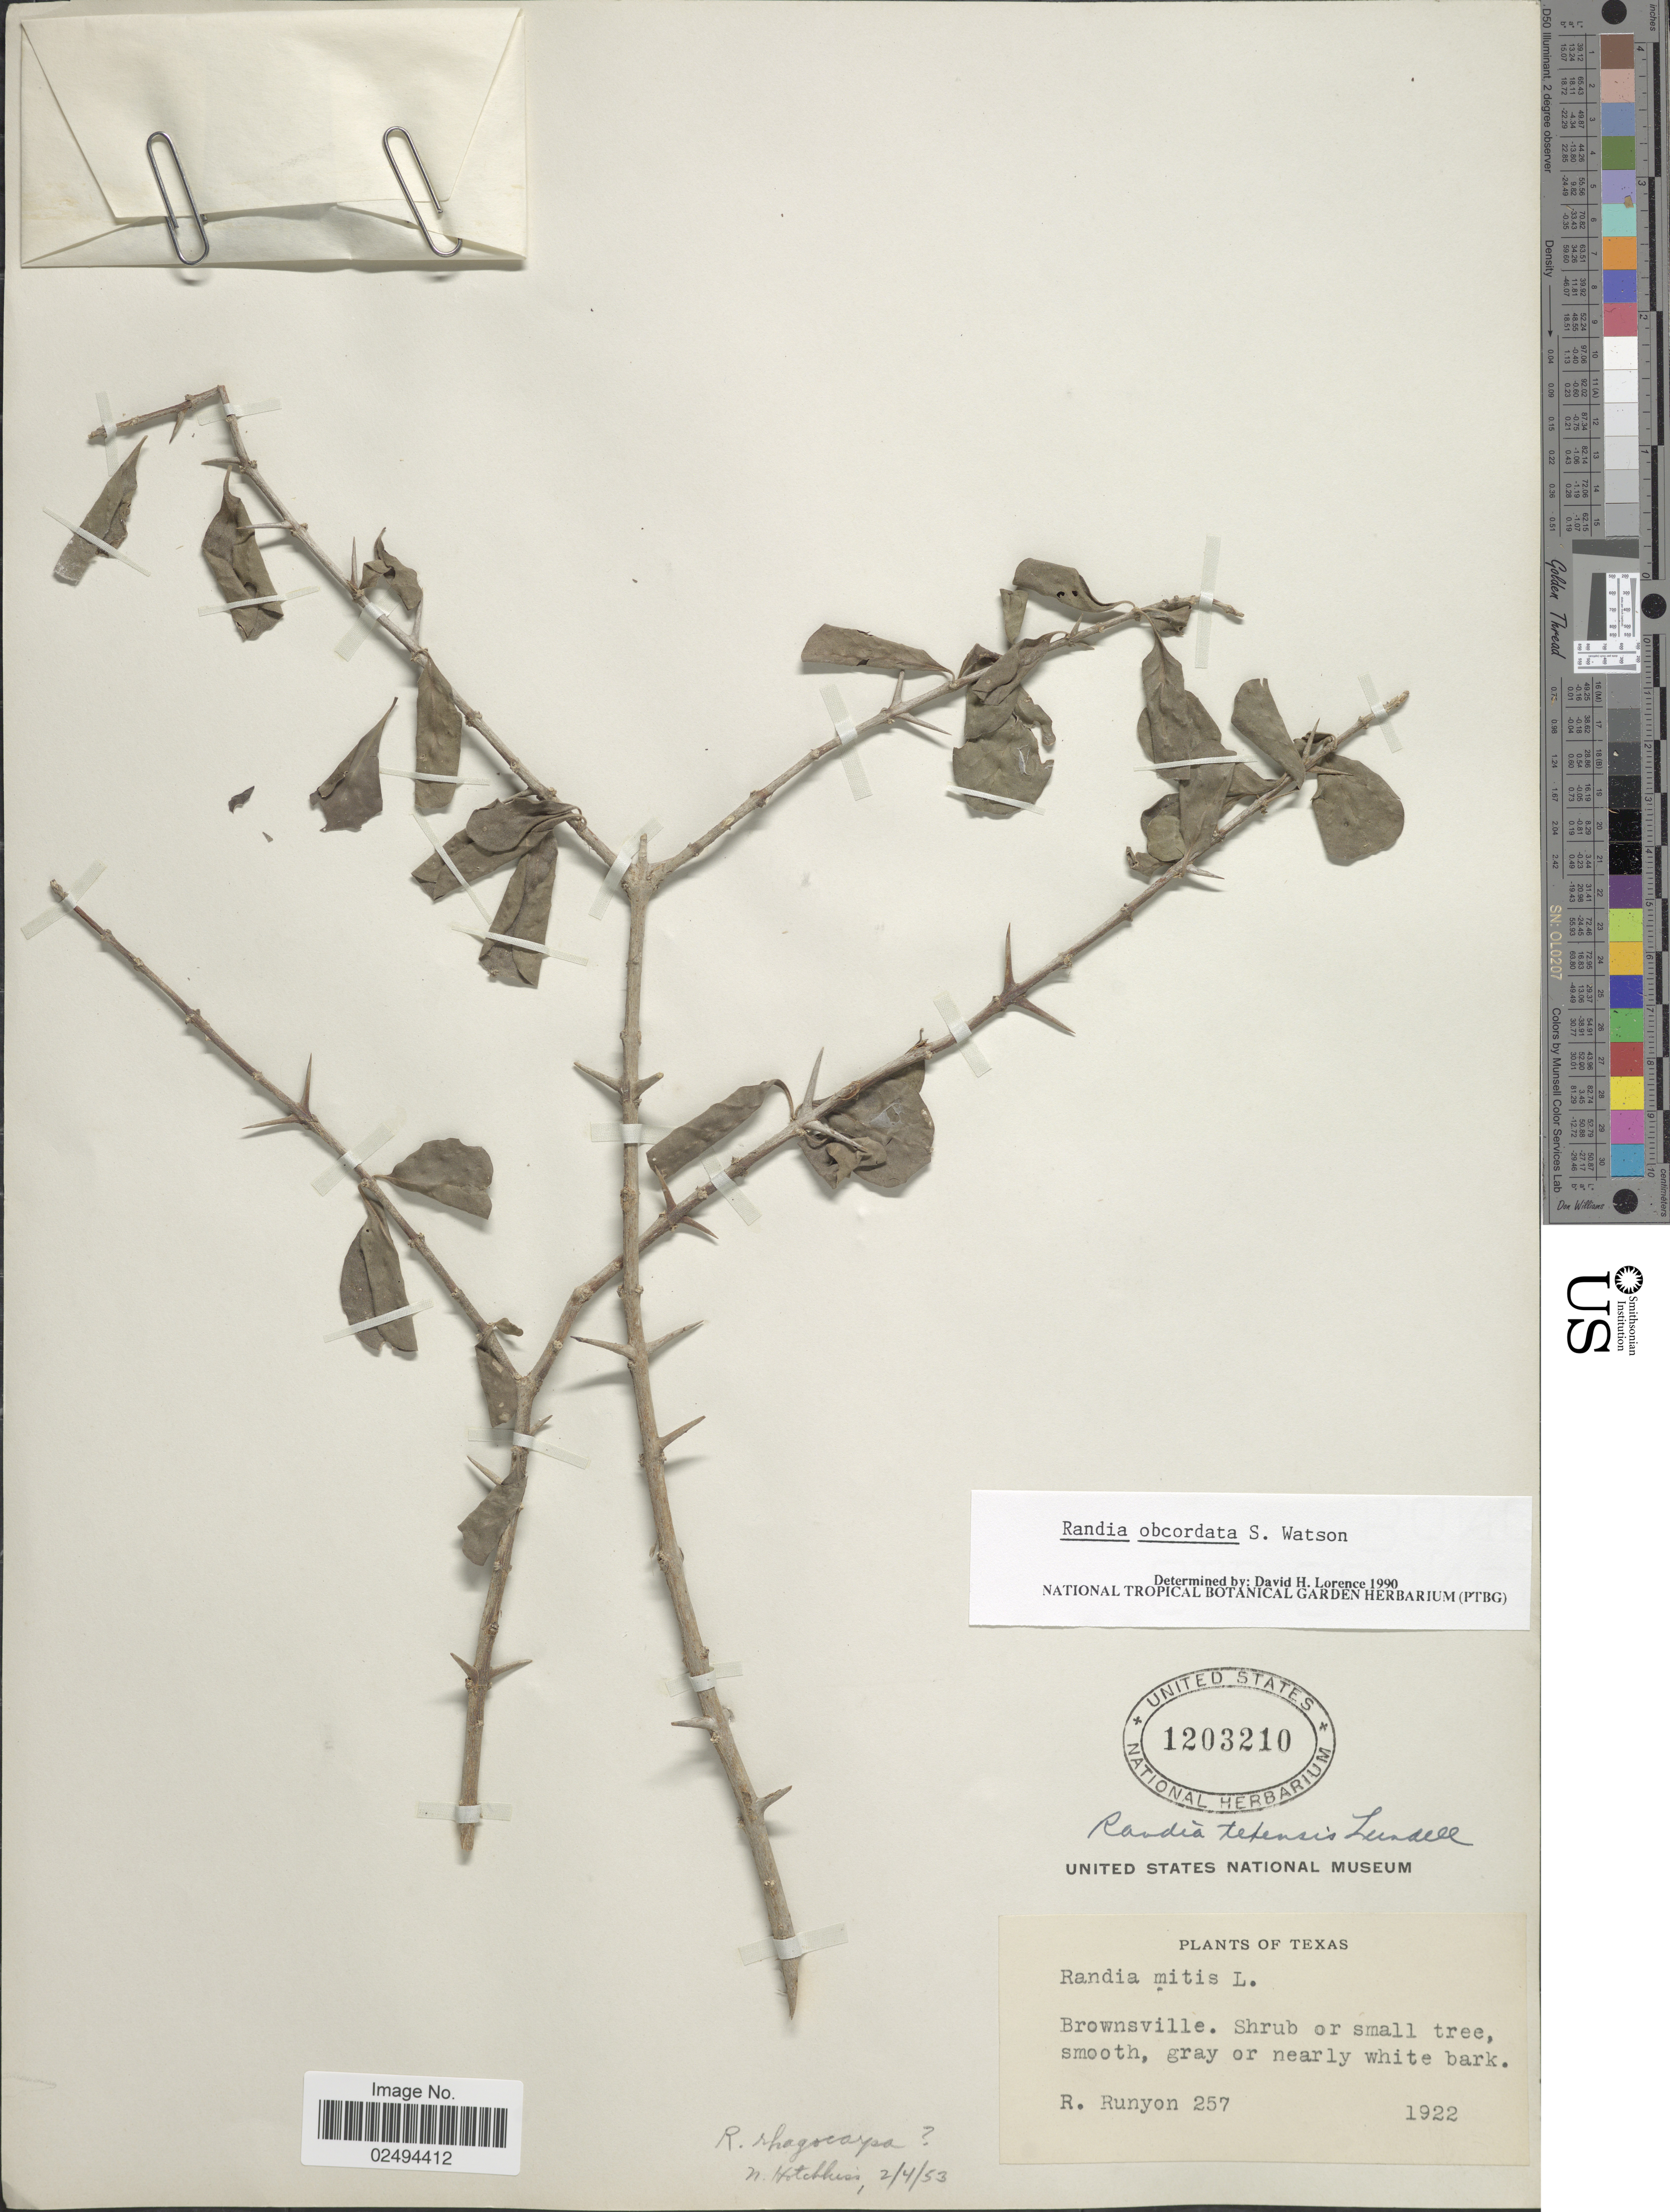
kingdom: Plantae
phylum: Tracheophyta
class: Magnoliopsida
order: Gentianales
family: Rubiaceae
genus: Randia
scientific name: Randia obcordata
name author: S. Watson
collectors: R. Runyon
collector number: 257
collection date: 1922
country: United States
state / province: Texas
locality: Brownsville.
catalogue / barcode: US 1203210